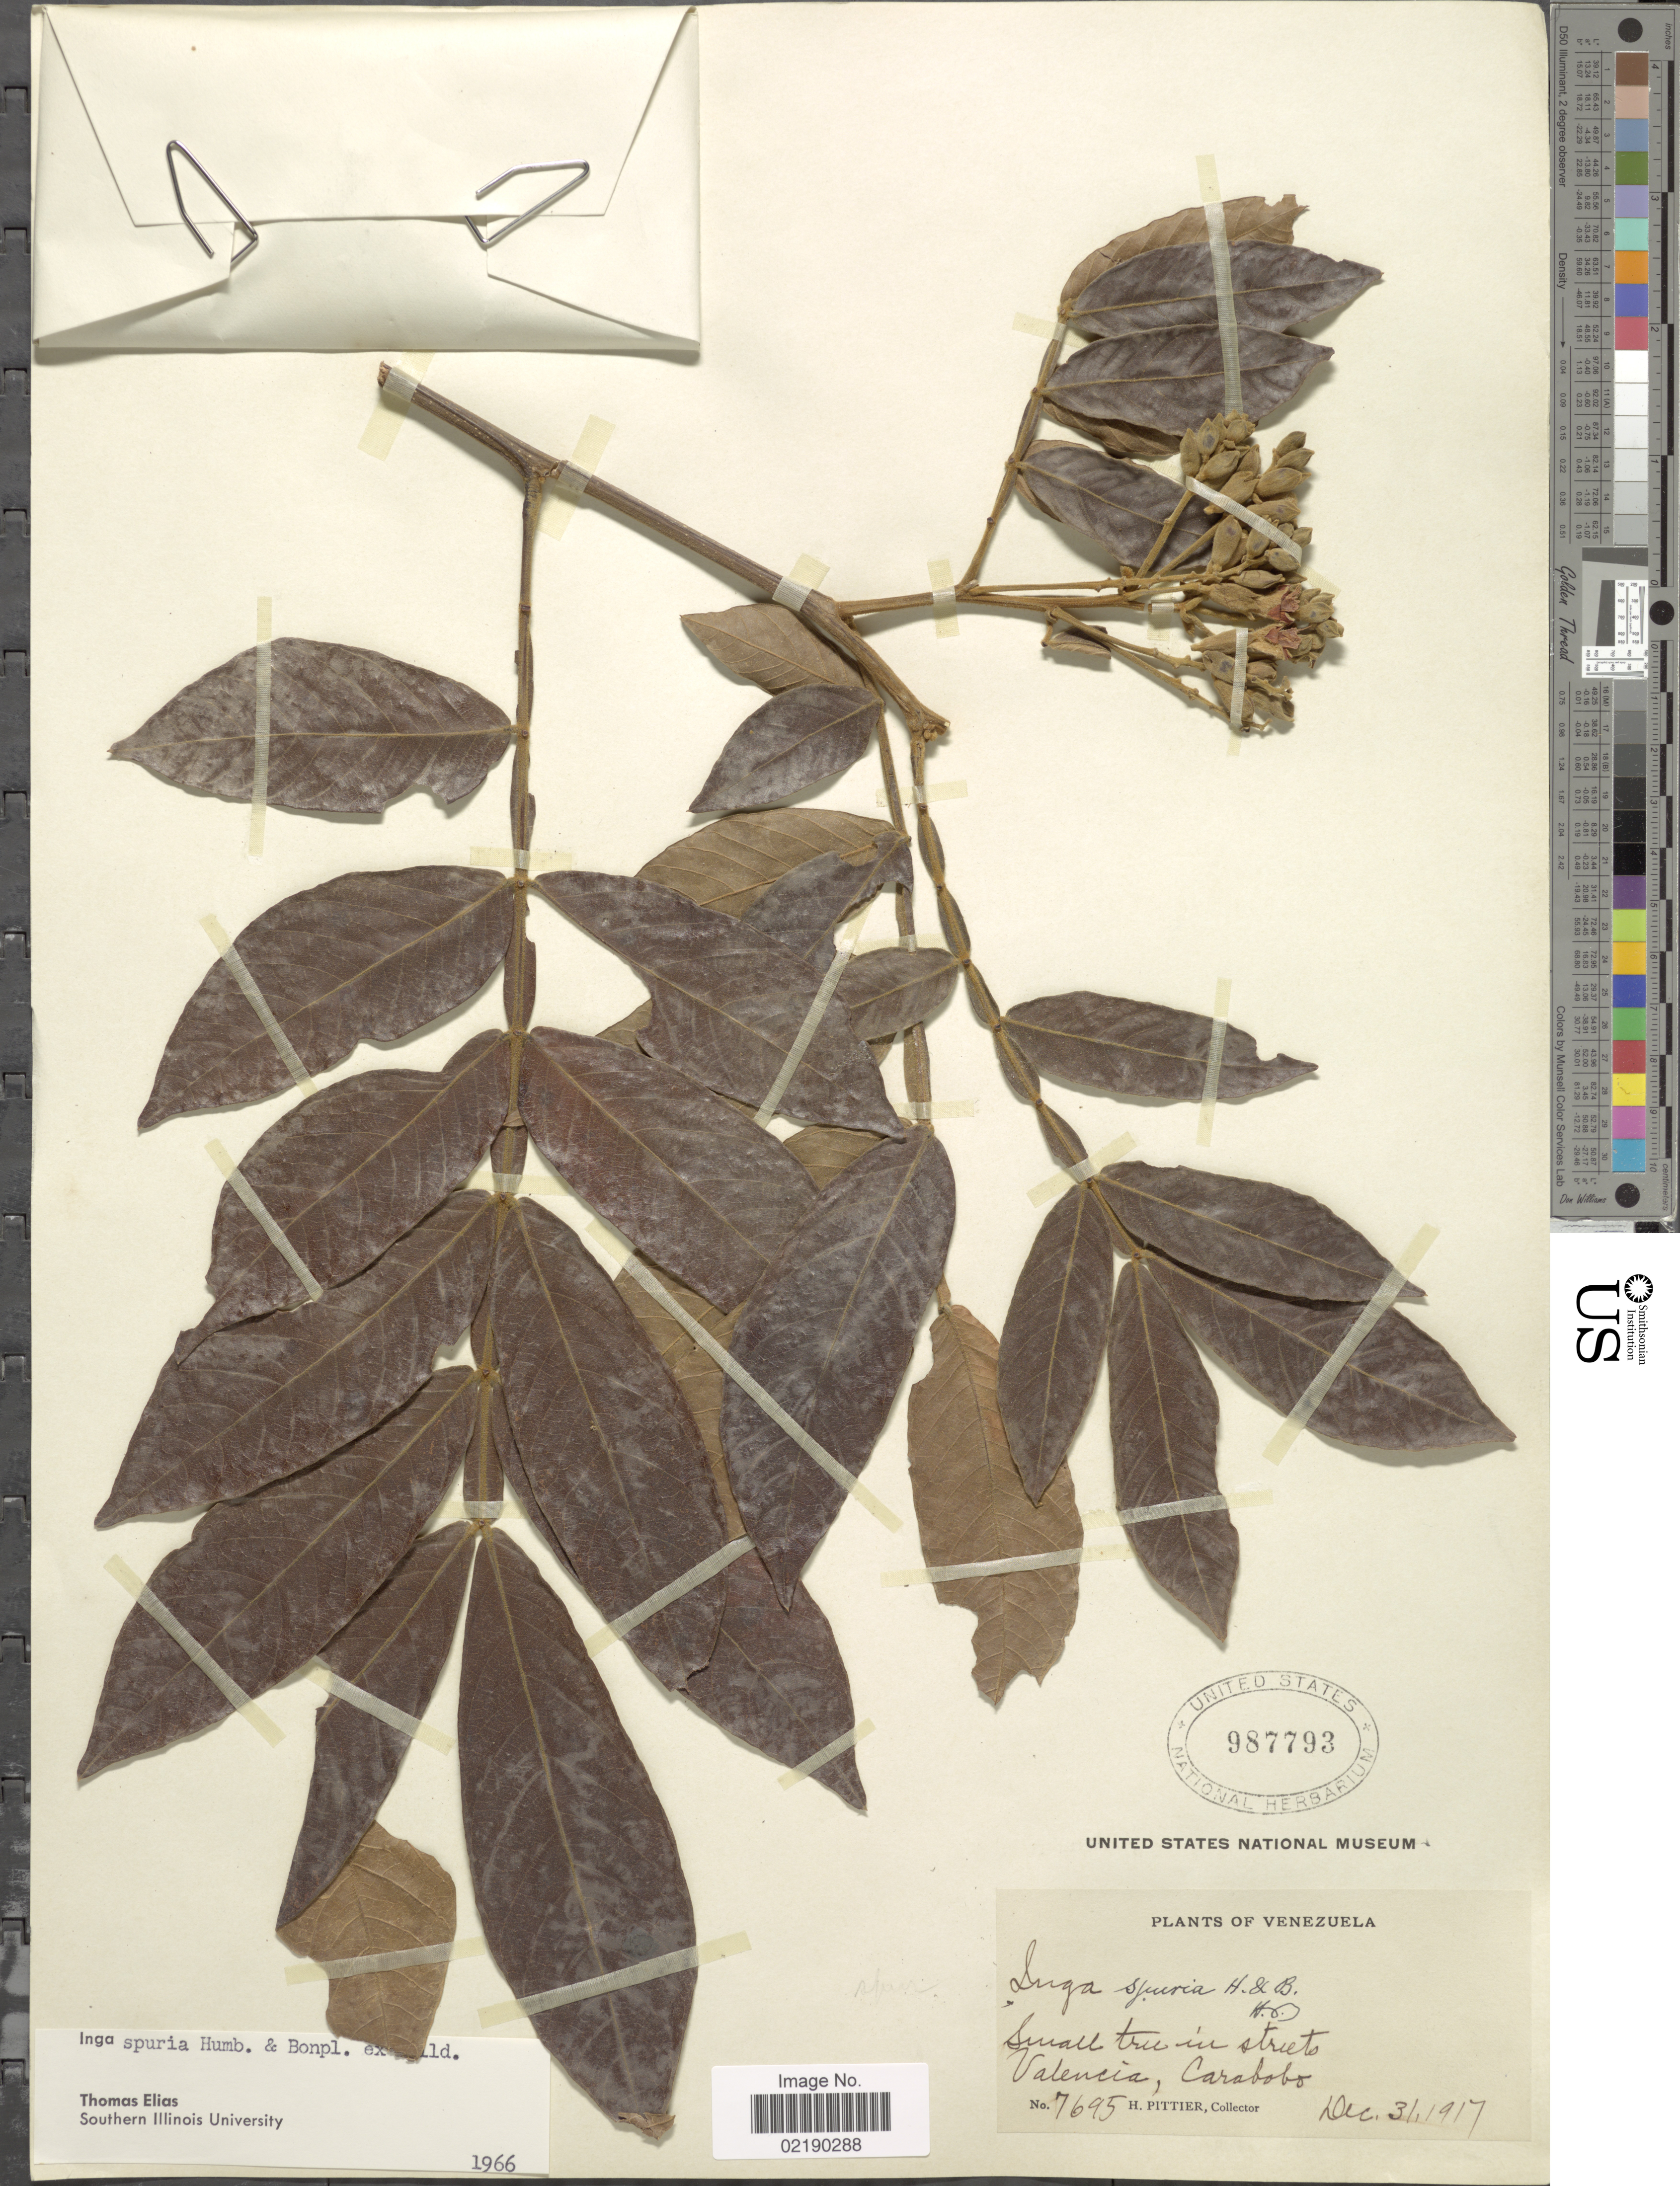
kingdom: Plantae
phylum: Tracheophyta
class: Magnoliopsida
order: Fabales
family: Fabaceae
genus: Inga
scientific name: Inga vera subsp. vera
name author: Willd.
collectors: H. F. Pittier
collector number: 7695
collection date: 1917-12-31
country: Venezuela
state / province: Carabobo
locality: Valencia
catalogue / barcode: US 987793